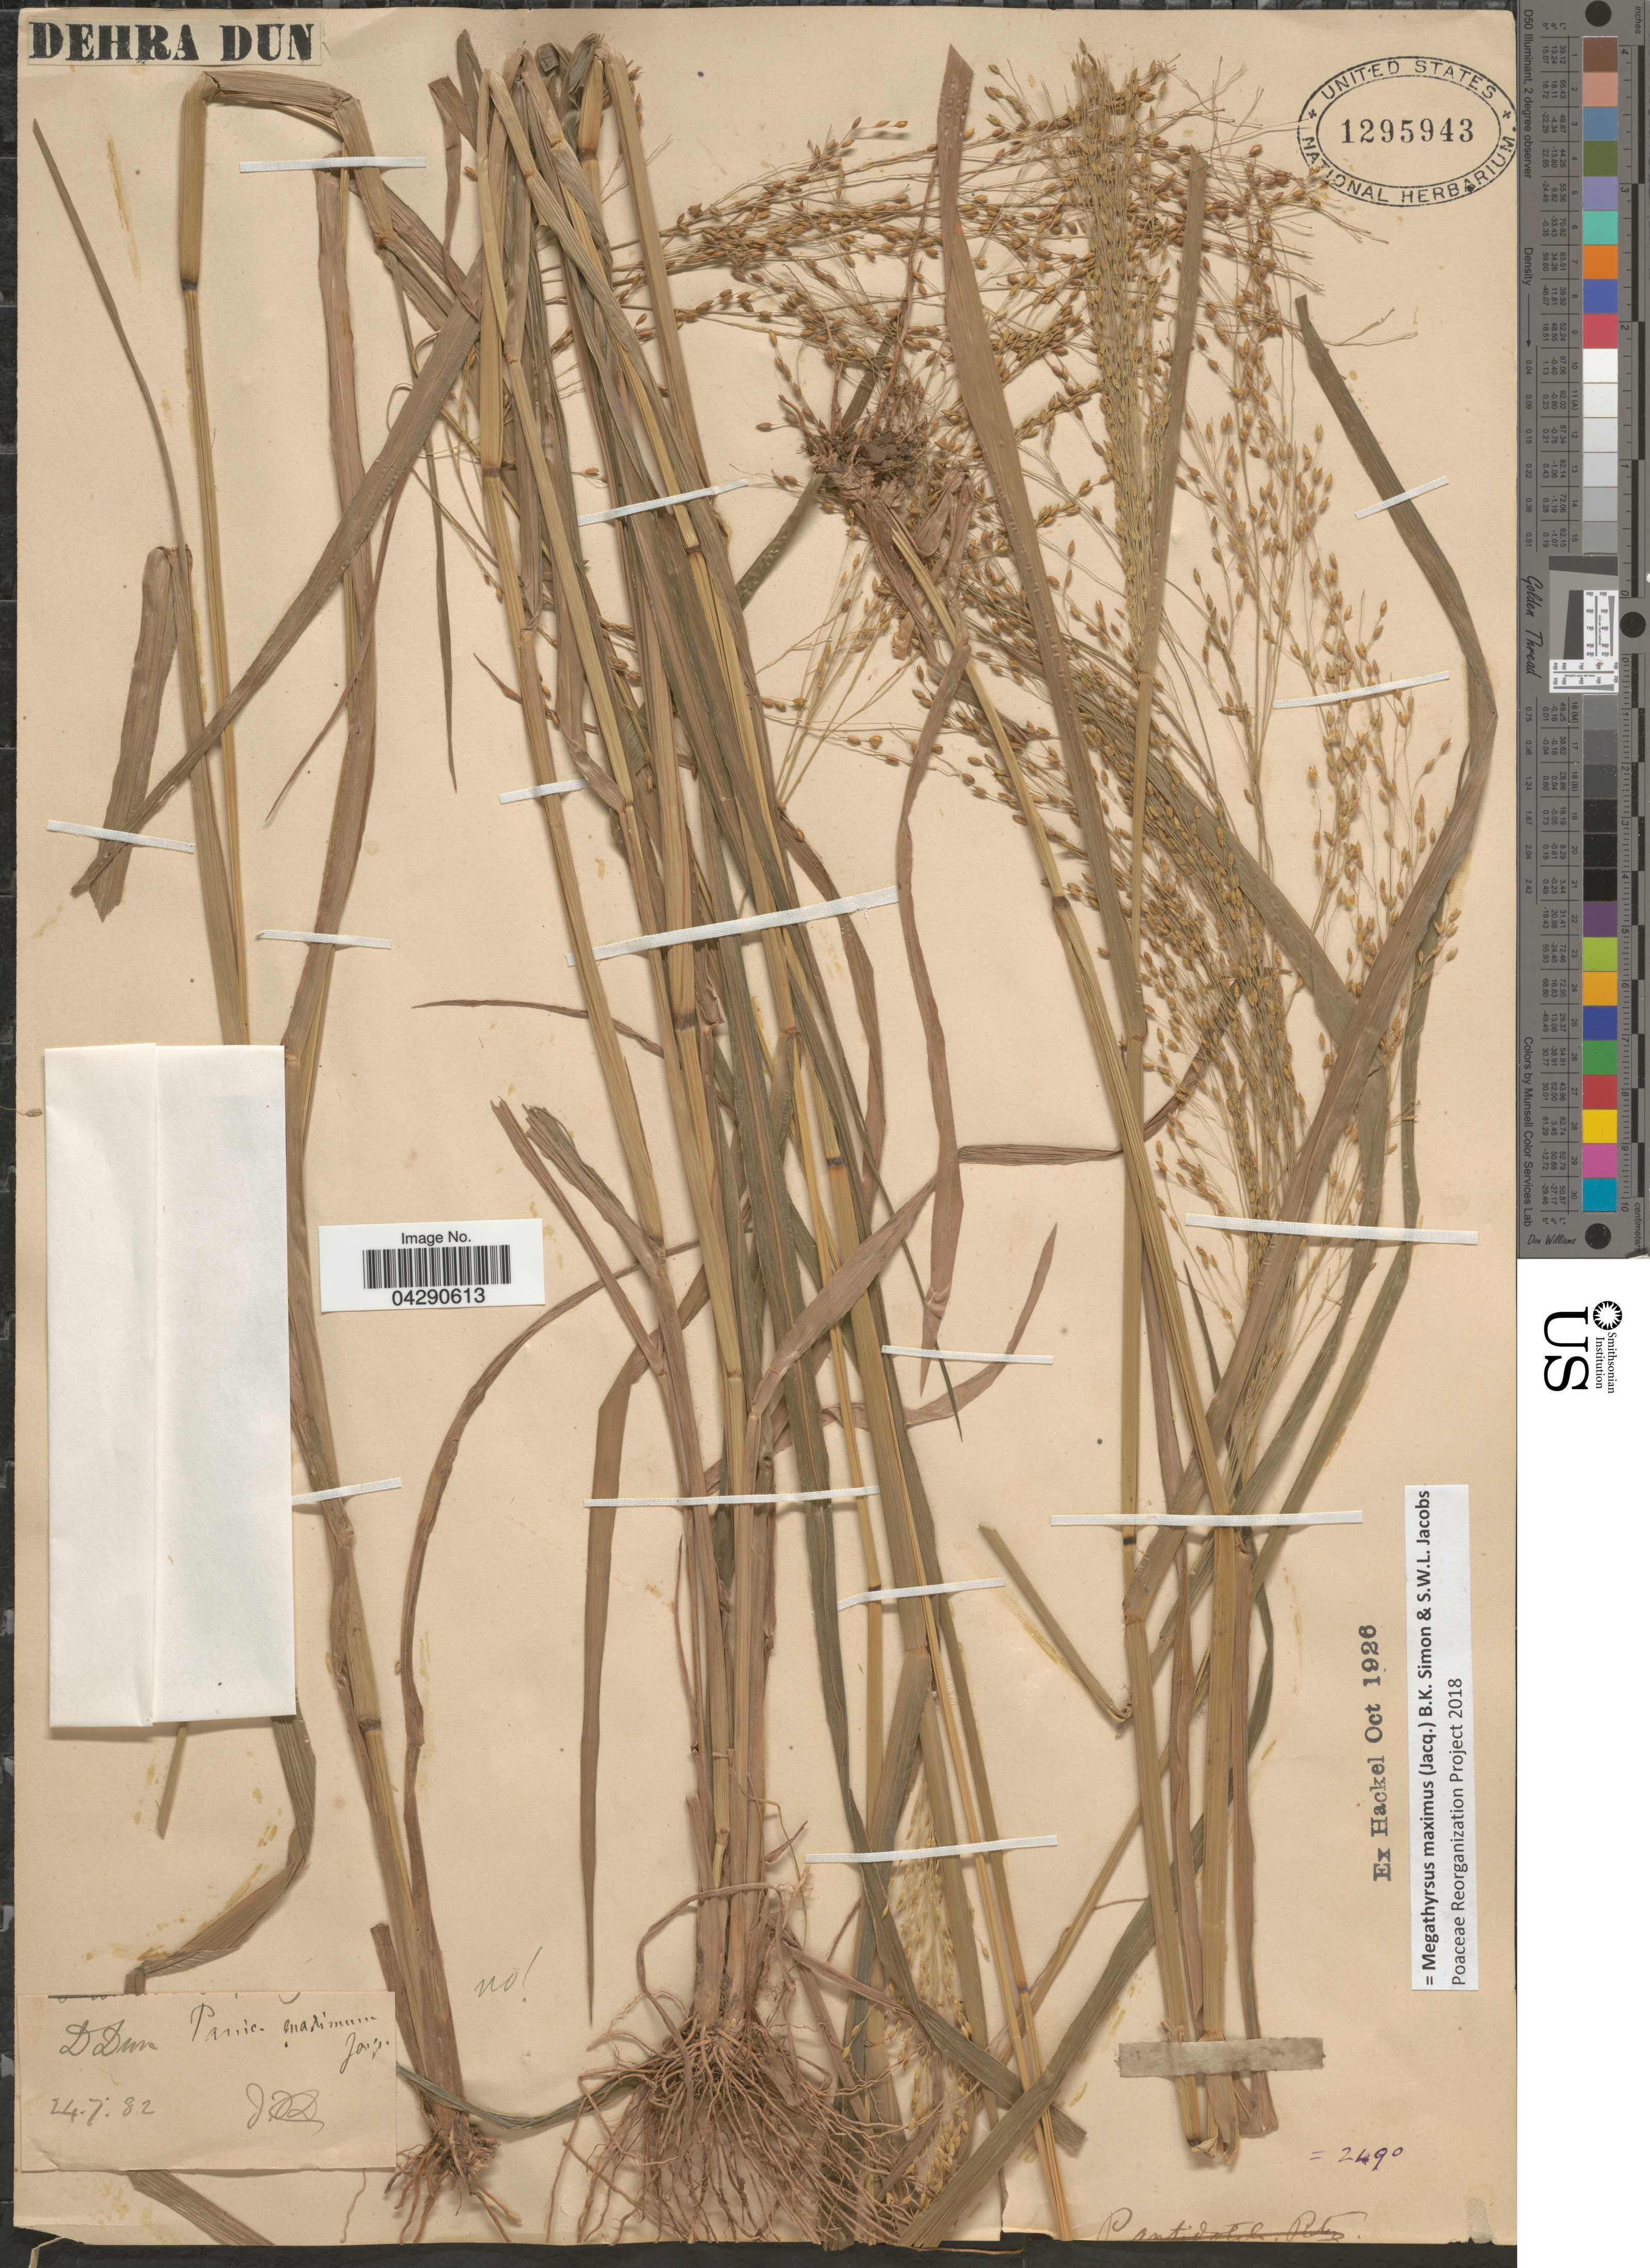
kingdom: Plantae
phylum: Tracheophyta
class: Liliopsida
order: Poales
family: Poaceae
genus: Megathyrsus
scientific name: Megathyrsus maximus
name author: (Jacq.) B.K. Simon & S.W.L. Jacobs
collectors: J. D. D.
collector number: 2490?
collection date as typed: Transcribed d/m/y: 24/7/82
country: India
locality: D Dun.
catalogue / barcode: US 1295943